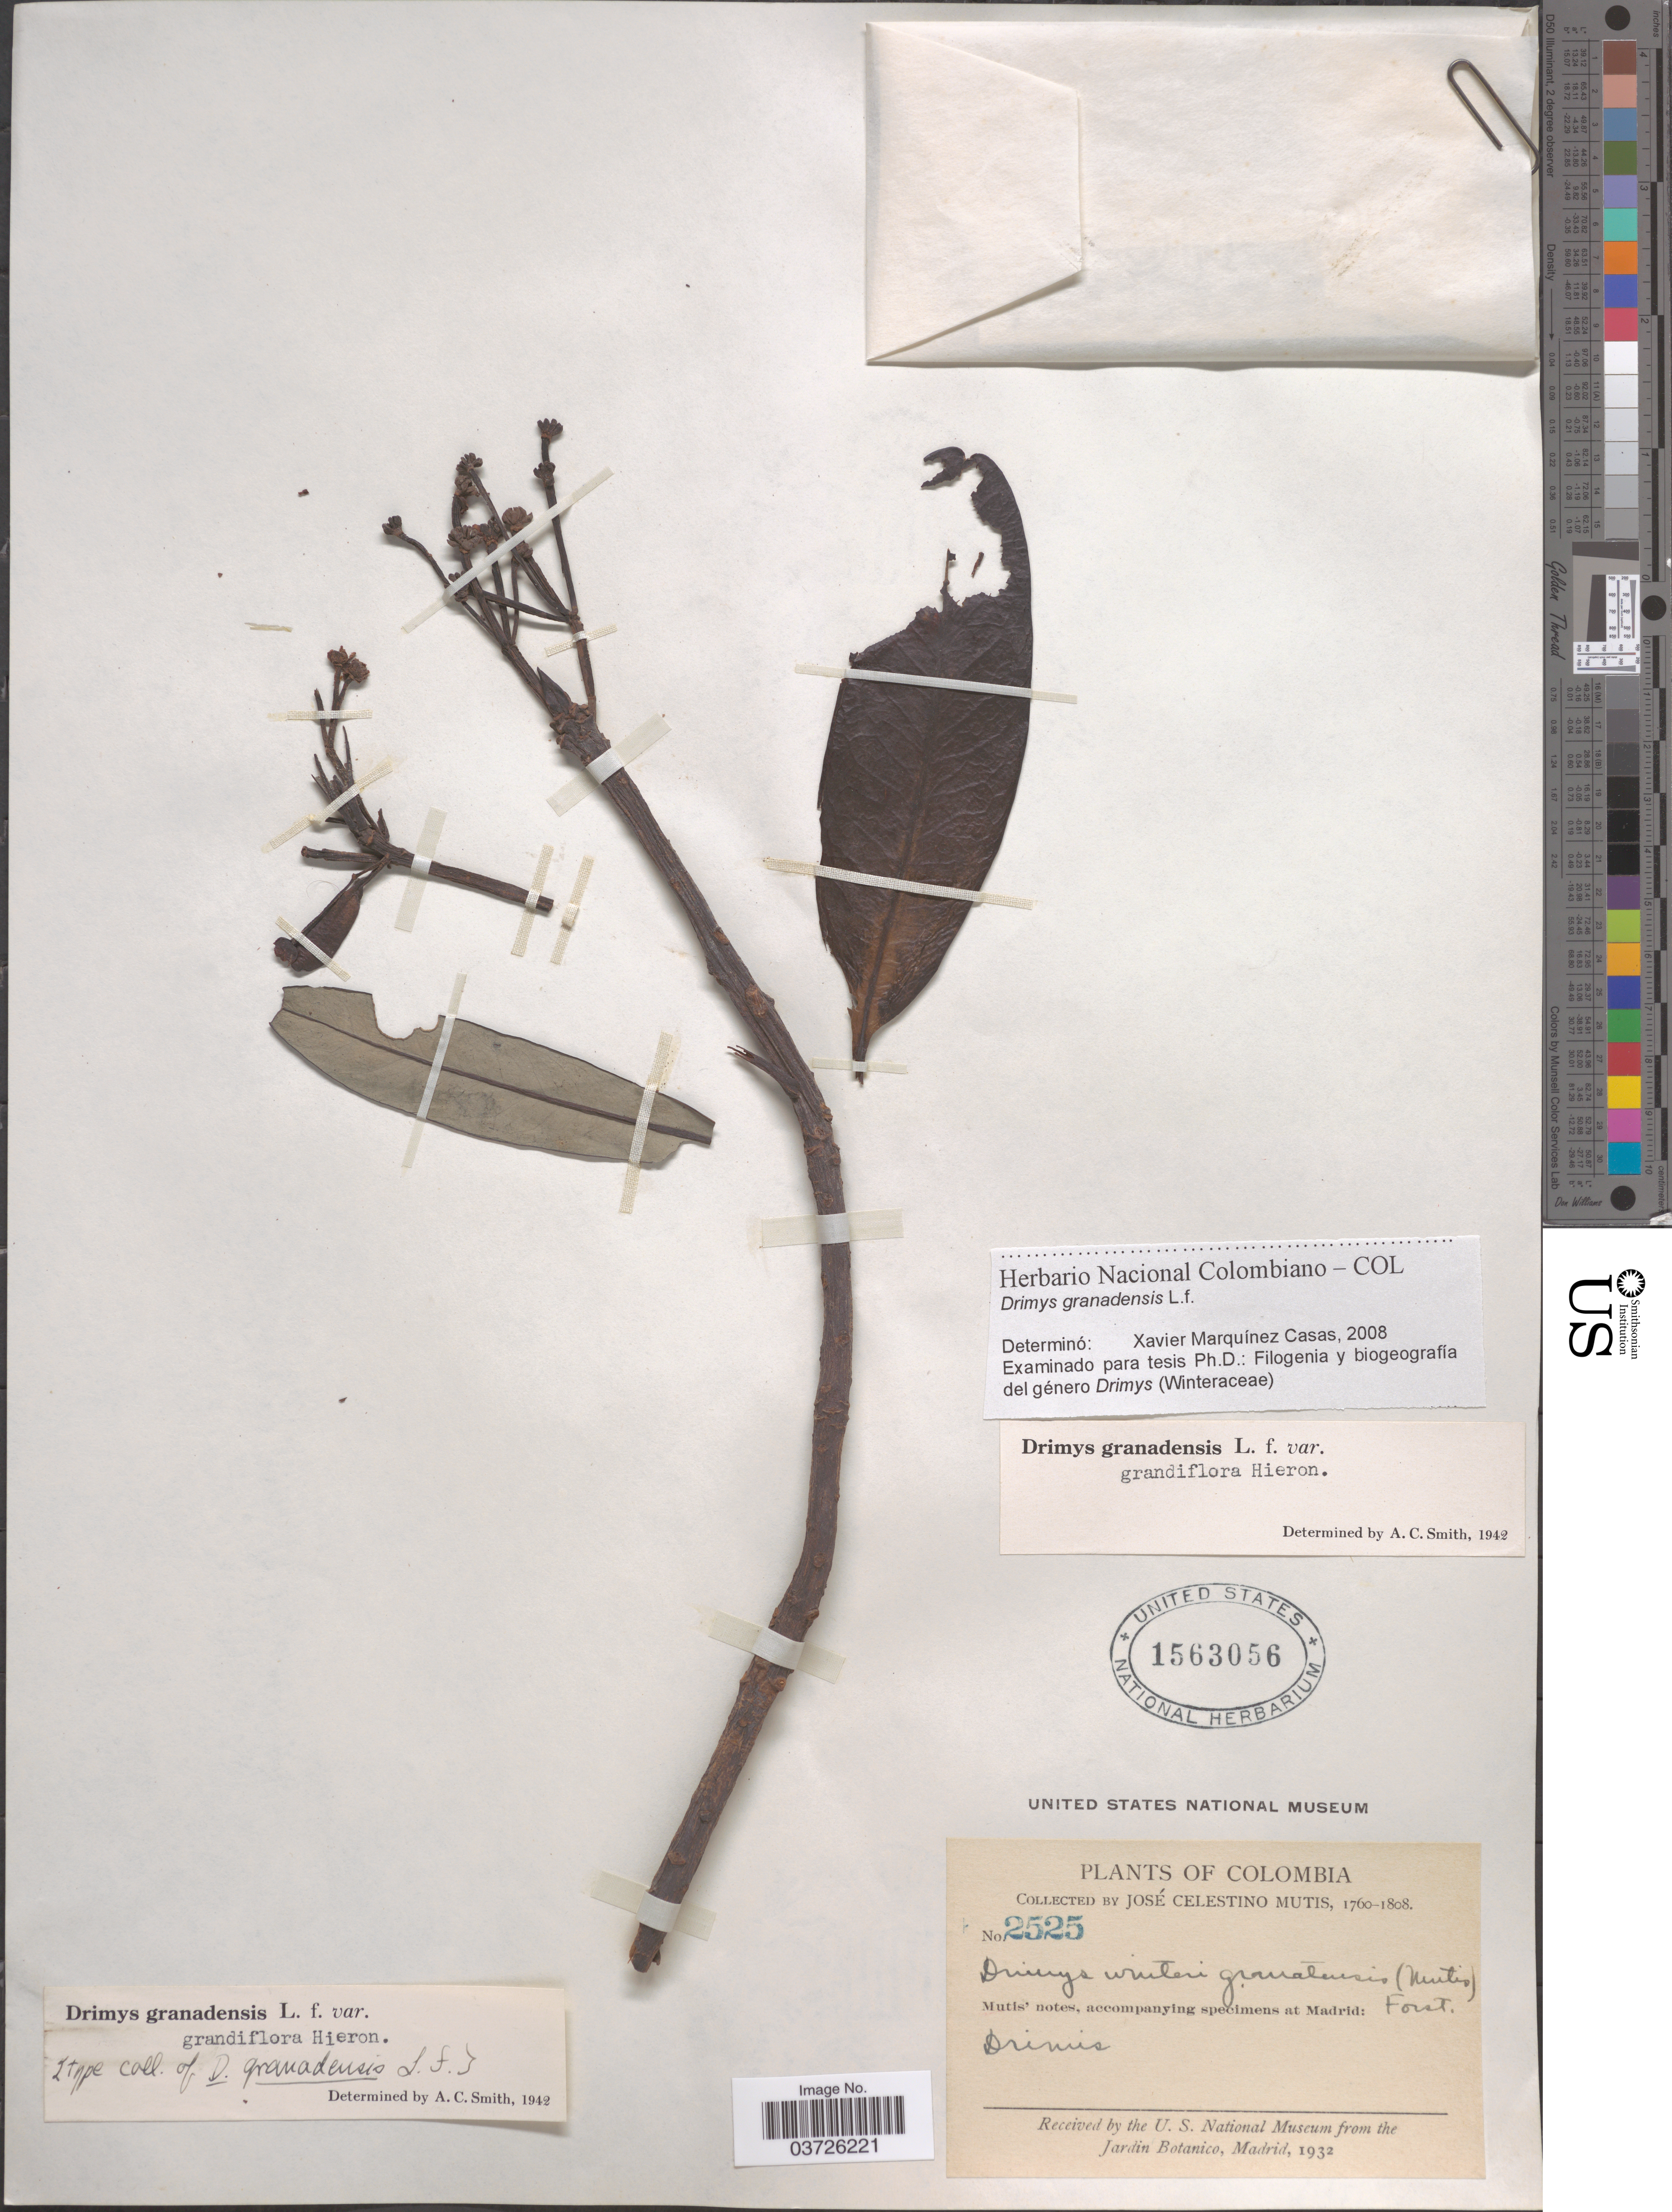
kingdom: Plantae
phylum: Tracheophyta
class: Magnoliopsida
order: Canellales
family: Winteraceae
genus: Drimys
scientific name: Drimys granadensis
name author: L. f.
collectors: J. C. B. Mutis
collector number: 2525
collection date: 1760/1808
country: Colombia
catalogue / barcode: US 1563056